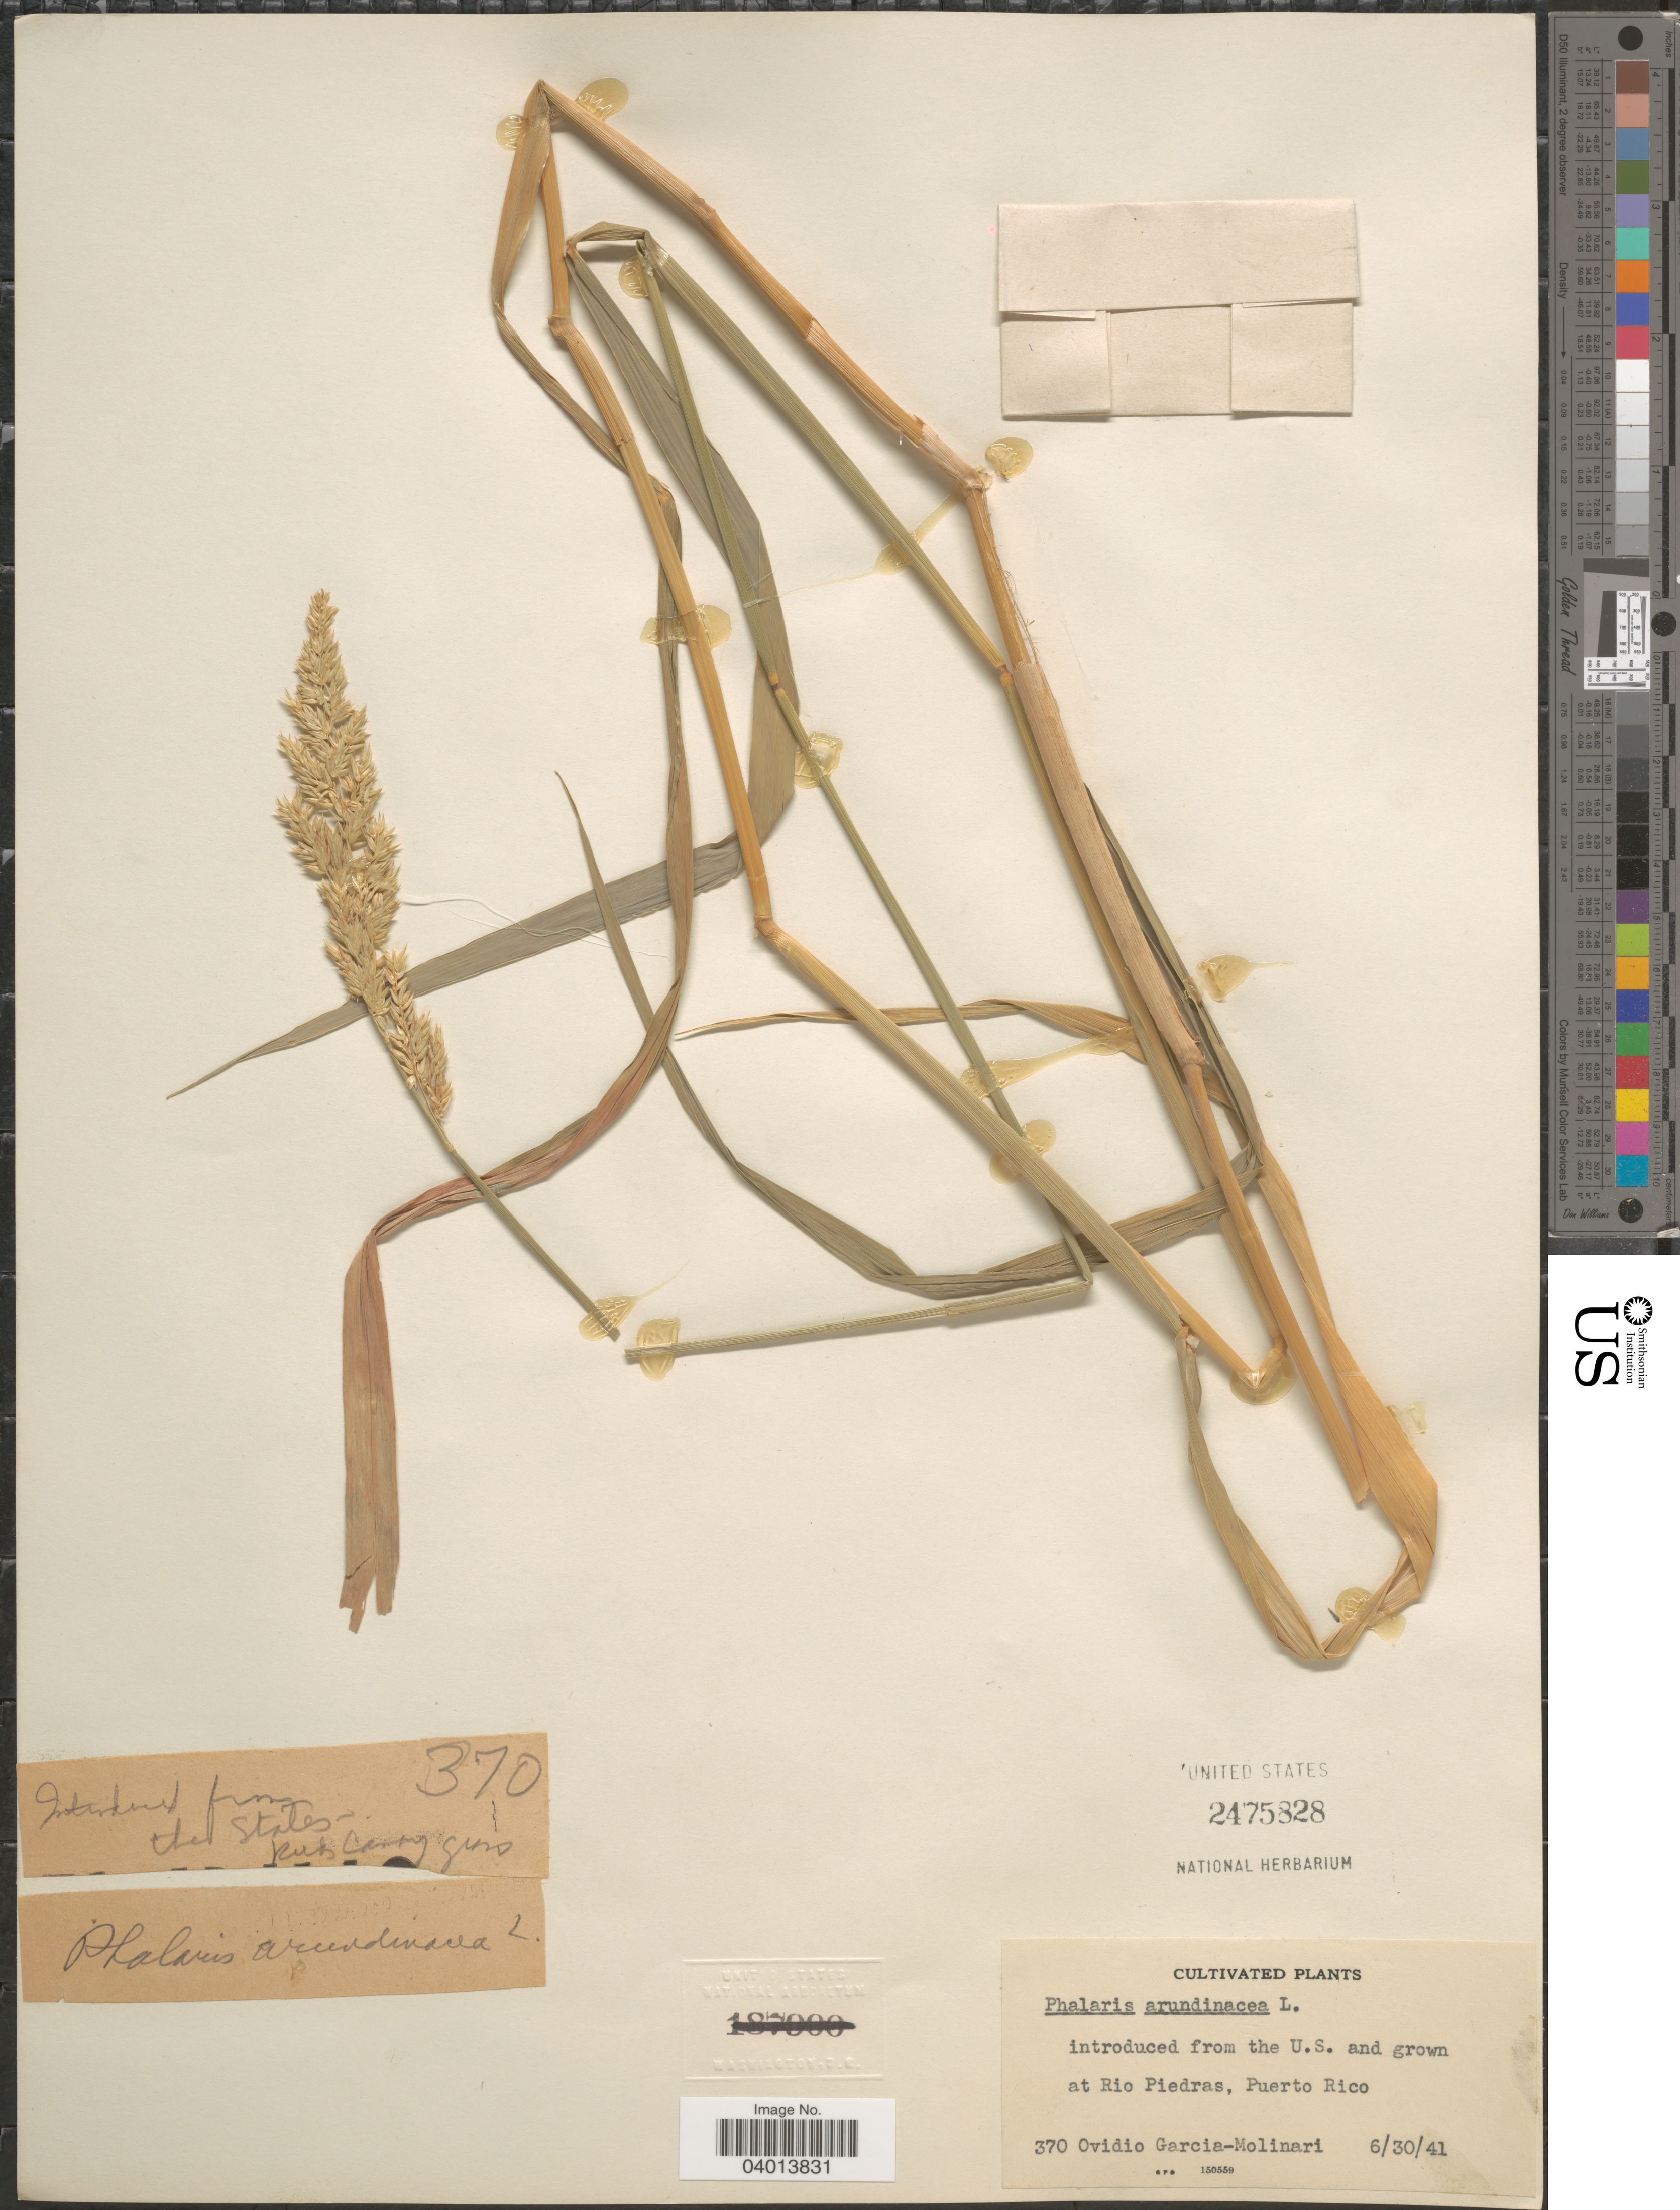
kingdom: Plantae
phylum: Tracheophyta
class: Liliopsida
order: Poales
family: Poaceae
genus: Phalaris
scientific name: Phalaris arundinacea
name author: L.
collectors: O. García-Molinari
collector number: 370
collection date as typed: Transcribed d/m/y: 30/6/41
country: Puerto Rico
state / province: Rio Piedras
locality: Grown at Rio Piedras.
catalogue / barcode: US 2475828